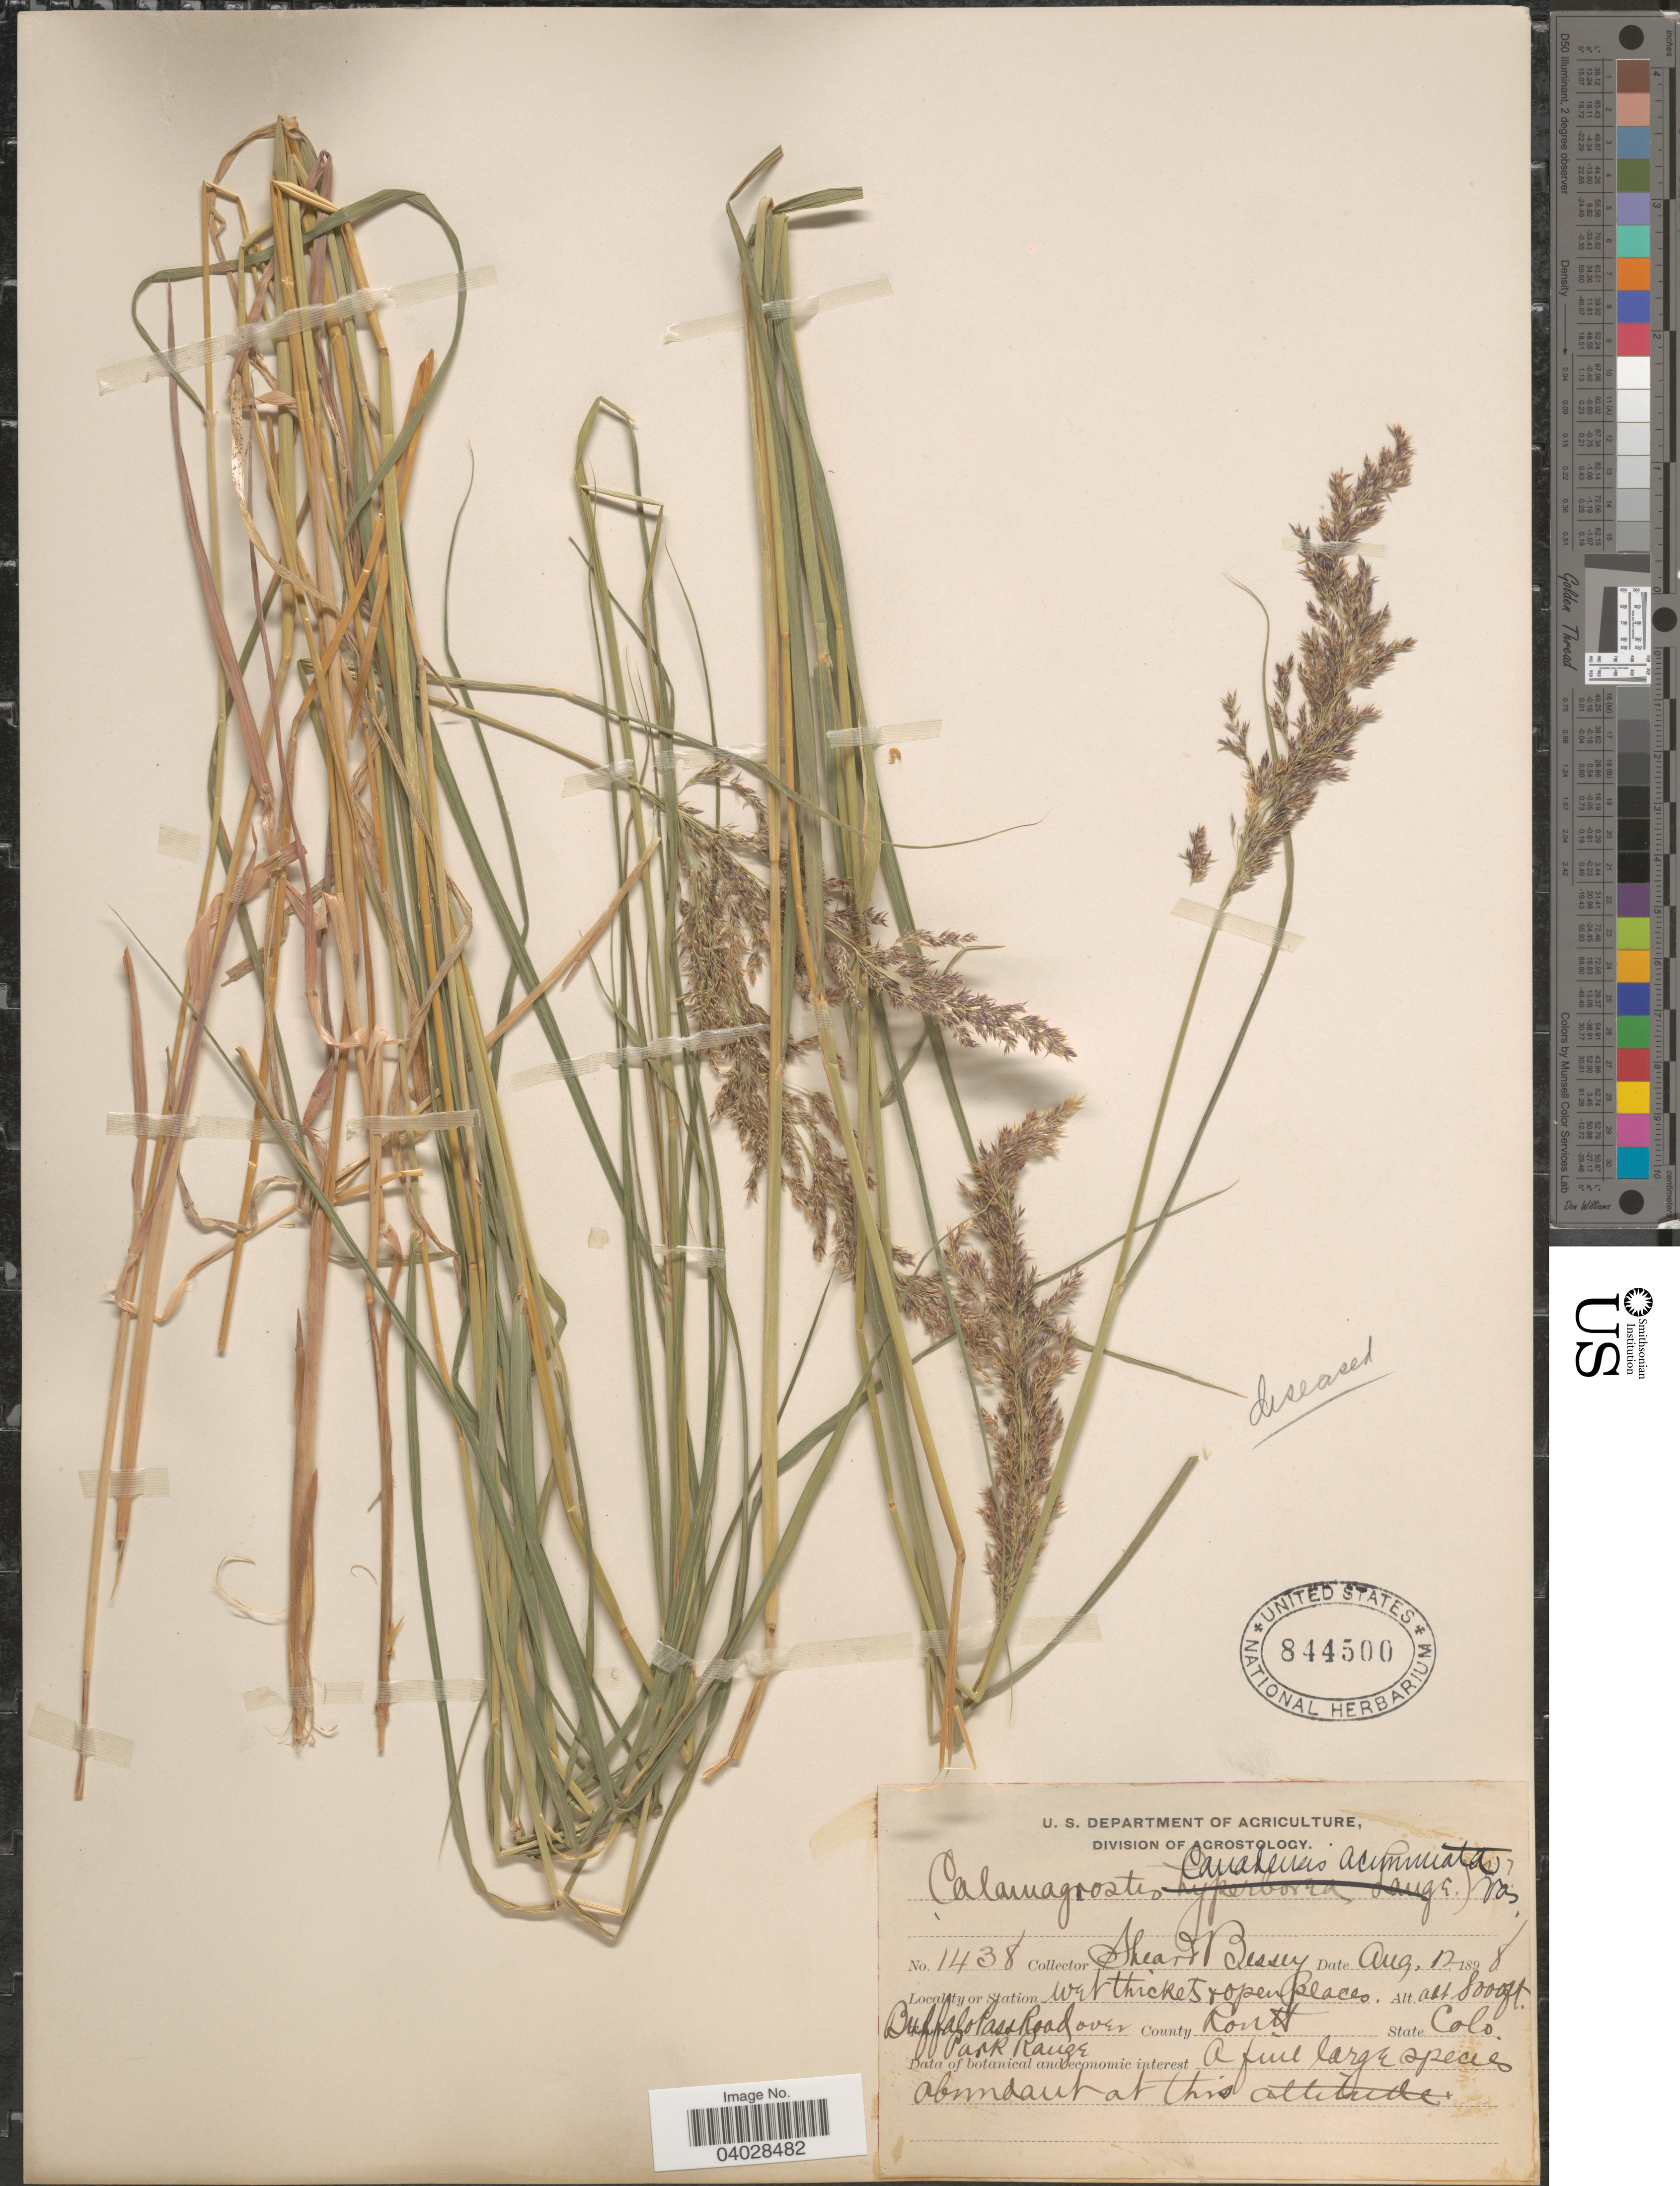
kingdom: Plantae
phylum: Tracheophyta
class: Liliopsida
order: Poales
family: Poaceae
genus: Calamagrostis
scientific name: Calamagrostis canadensis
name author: (Michx.) P. Beauv.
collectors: -- Shear & -. Bessey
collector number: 1438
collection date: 1898-08-12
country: United States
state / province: Colorado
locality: Buffalo Pass Road over Park Range. County Routt.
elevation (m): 2438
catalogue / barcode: US 844500